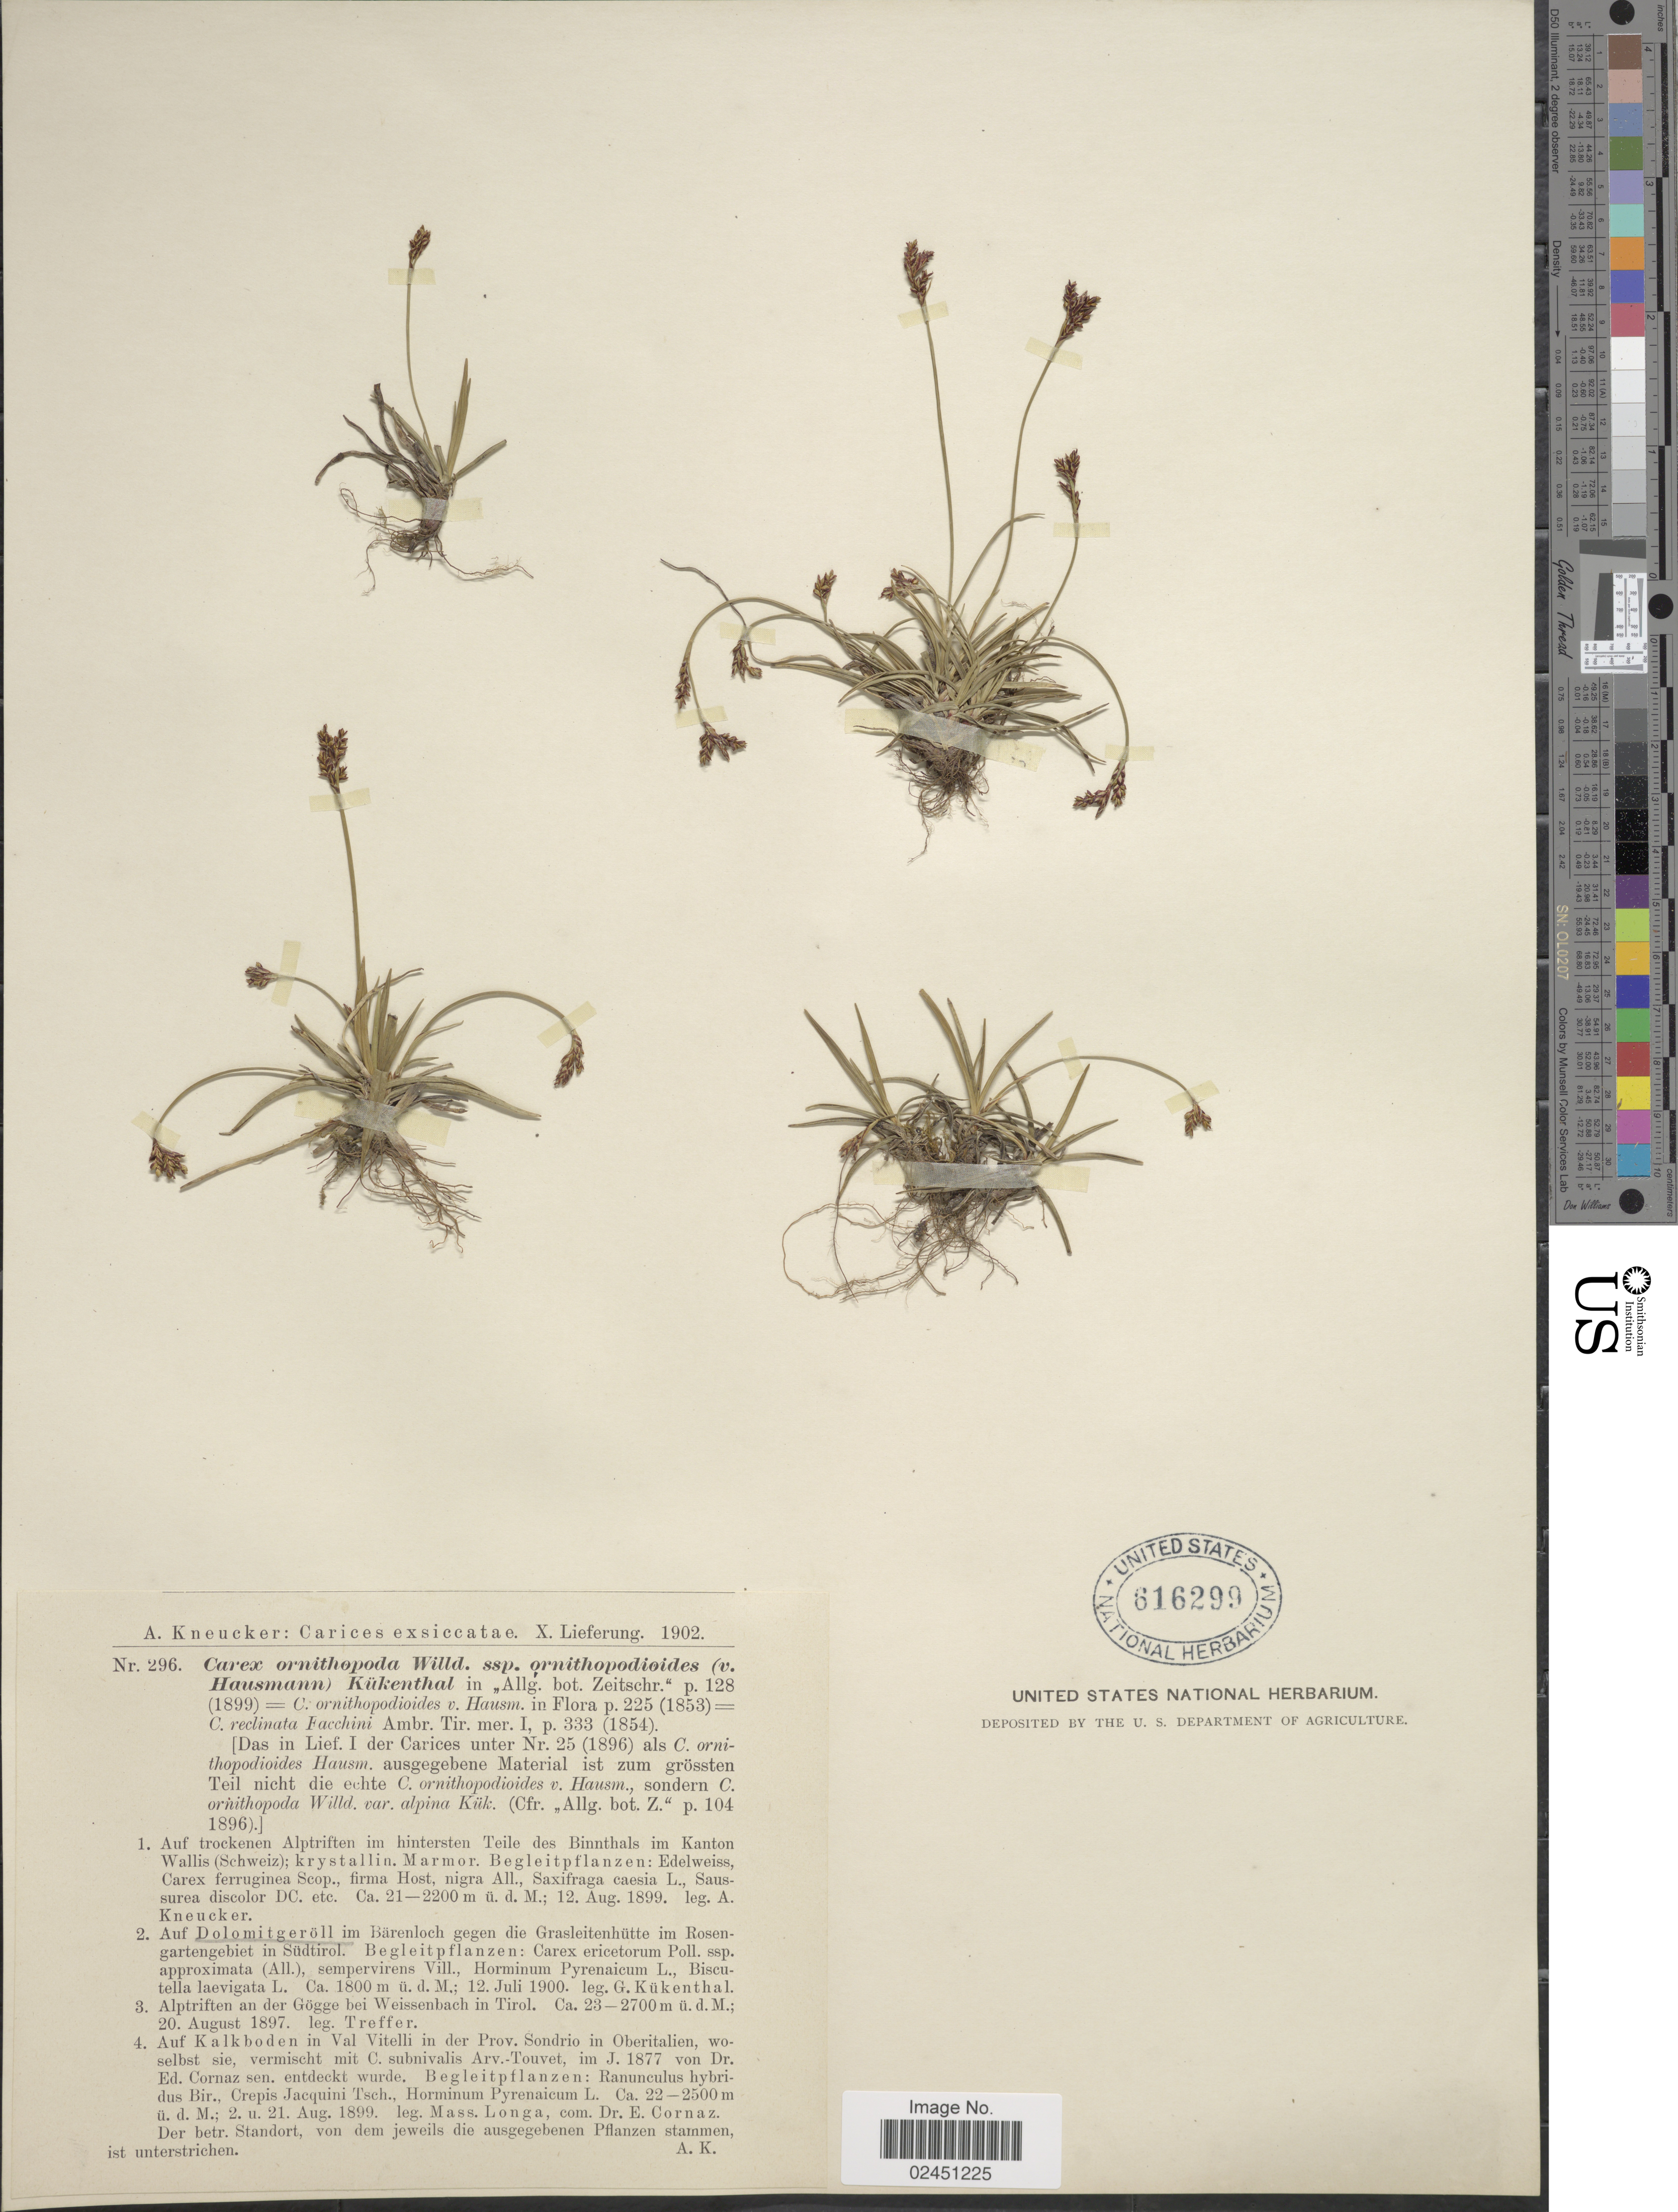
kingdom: Plantae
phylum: Tracheophyta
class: Liliopsida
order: Poales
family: Cyperaceae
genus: Carex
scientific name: Carex ornithopoda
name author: Willd.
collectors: G. Kükenthal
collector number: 296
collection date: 1900-07-12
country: Italy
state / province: Trentino-Alto Adige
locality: Auf Dolomitgeroll im Barenloch gegen die Grasleitenhutte im Rosengartengebied in Sudtirol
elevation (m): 1800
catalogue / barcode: US 616299